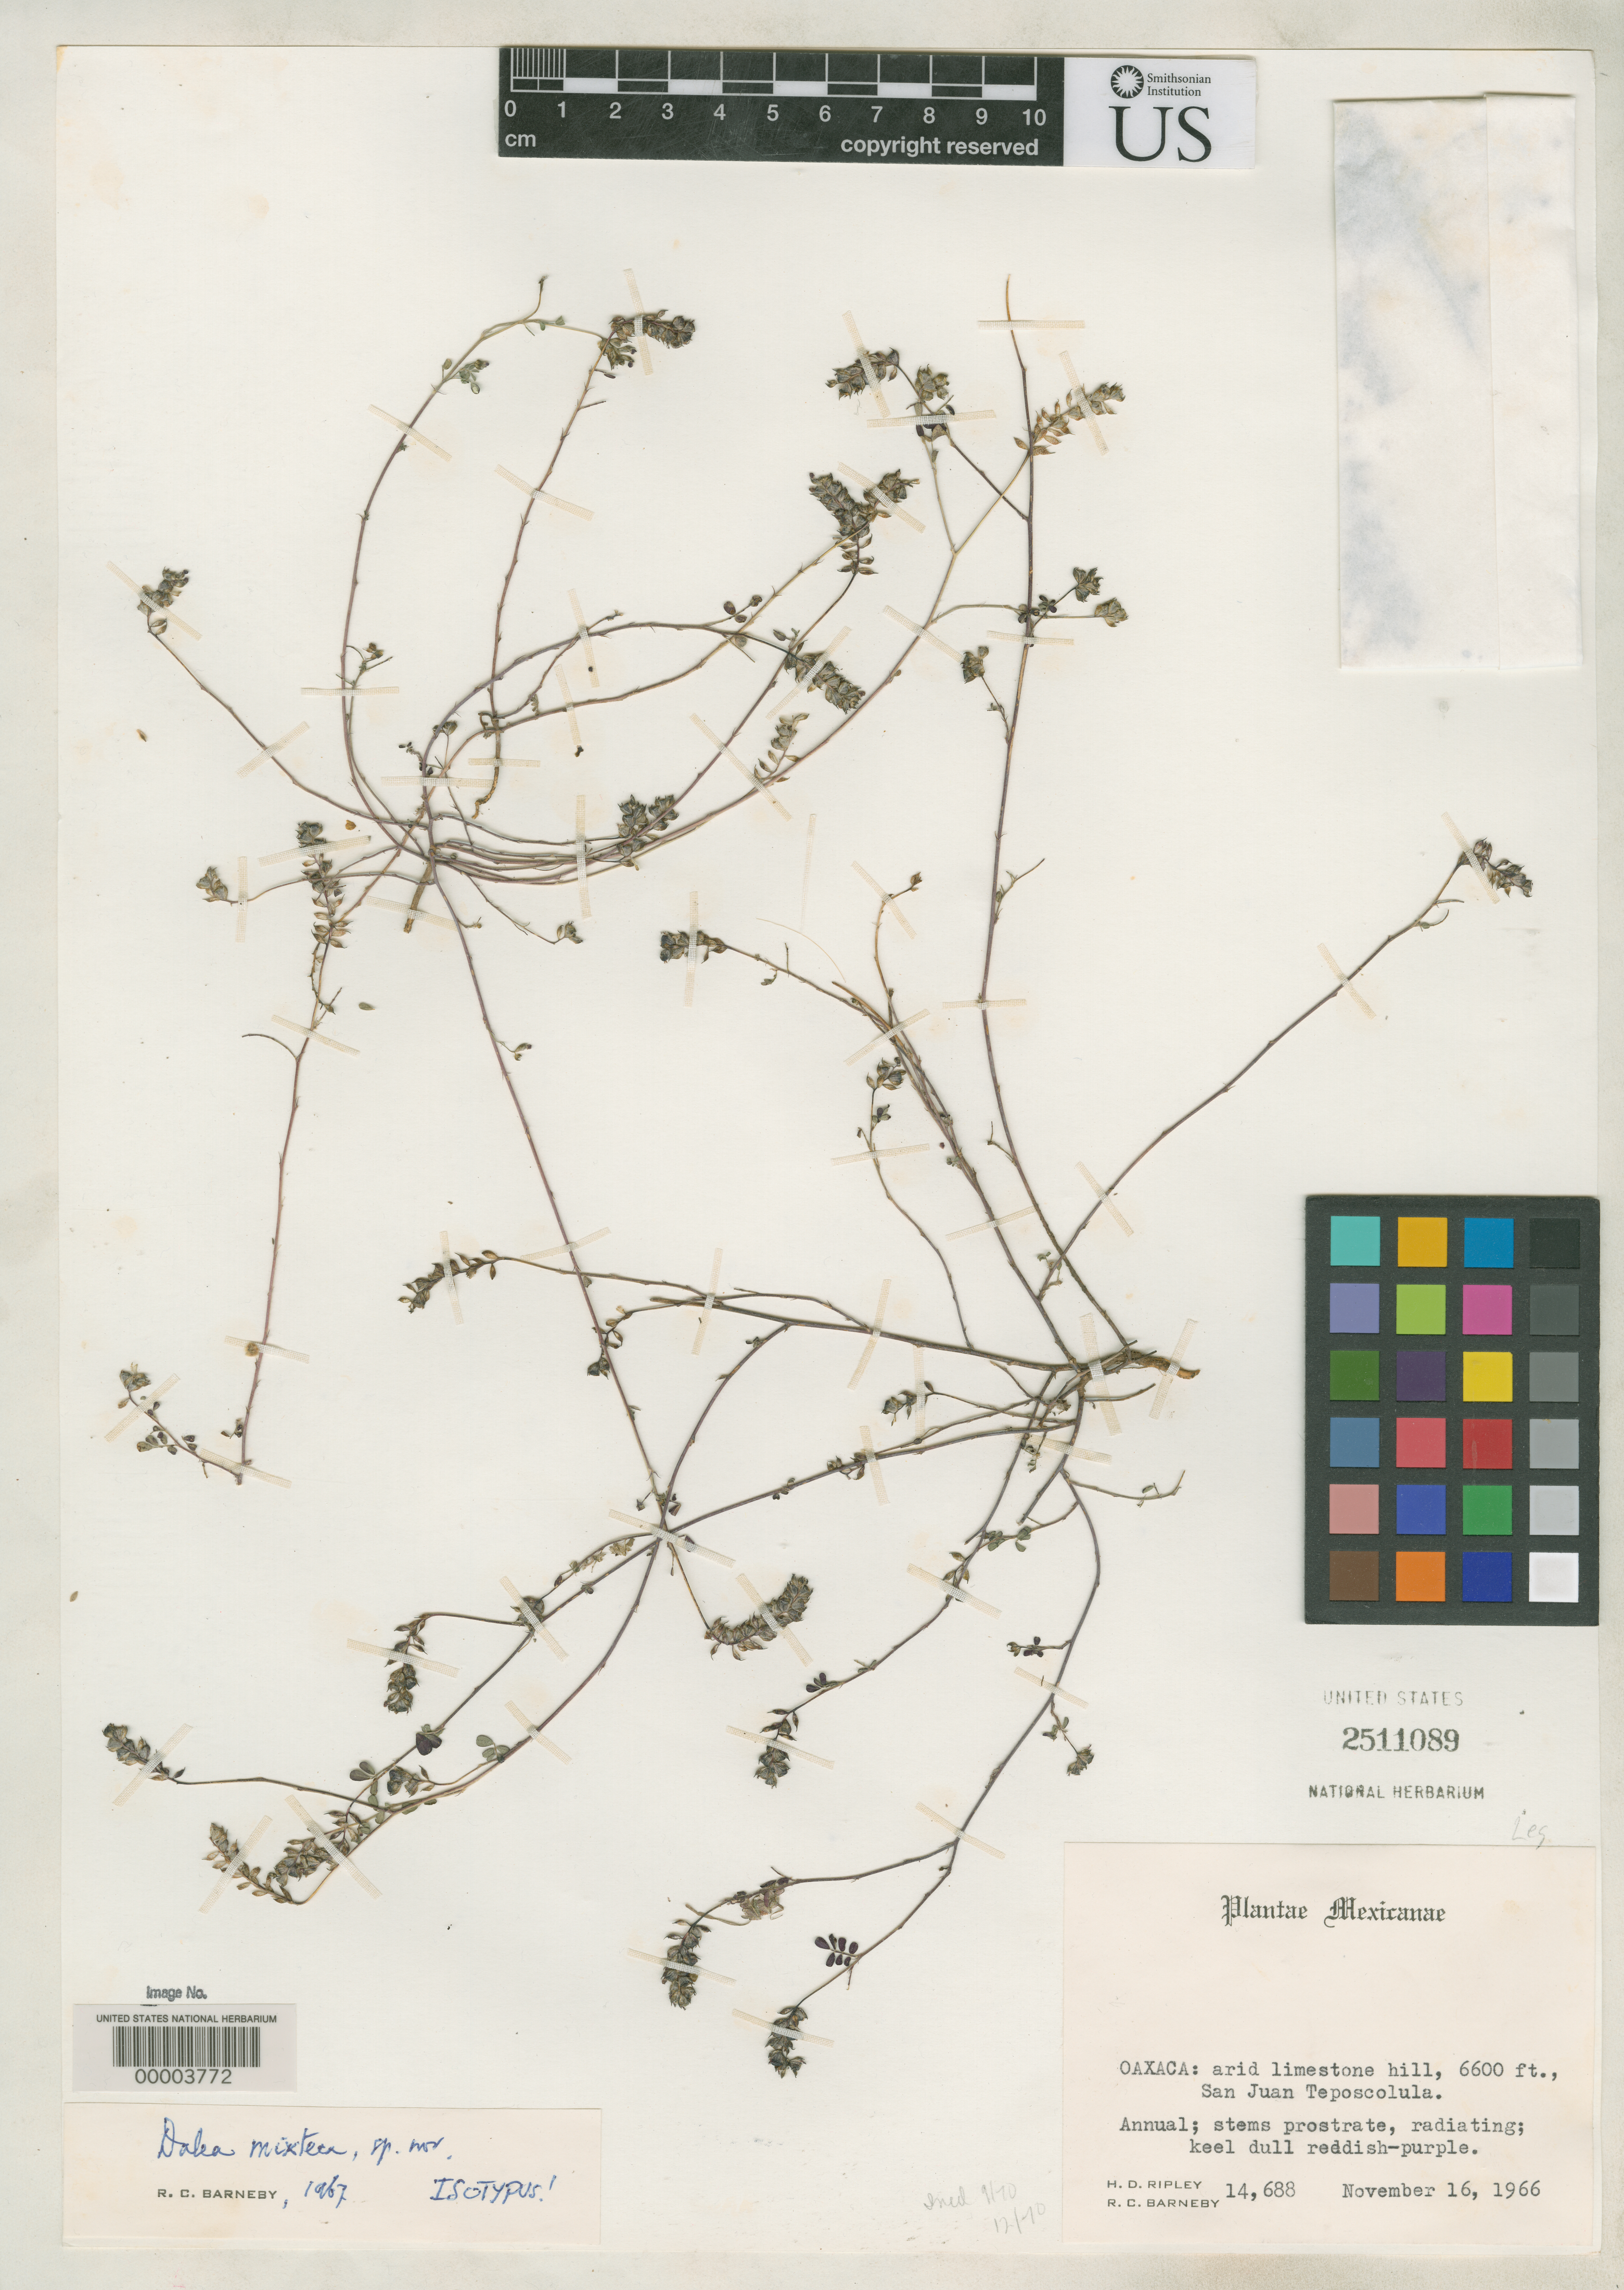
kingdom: Plantae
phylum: Tracheophyta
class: Magnoliopsida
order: Fabales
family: Fabaceae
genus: Dalea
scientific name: Dalea mixteca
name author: Barneby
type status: Isotype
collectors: H. Ripley & R. C. Barneby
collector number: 14688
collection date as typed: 16 Nov 1966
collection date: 1966-11-16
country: Mexico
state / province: Oaxaca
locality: San Juan Teposcolula.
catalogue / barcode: US 2511089